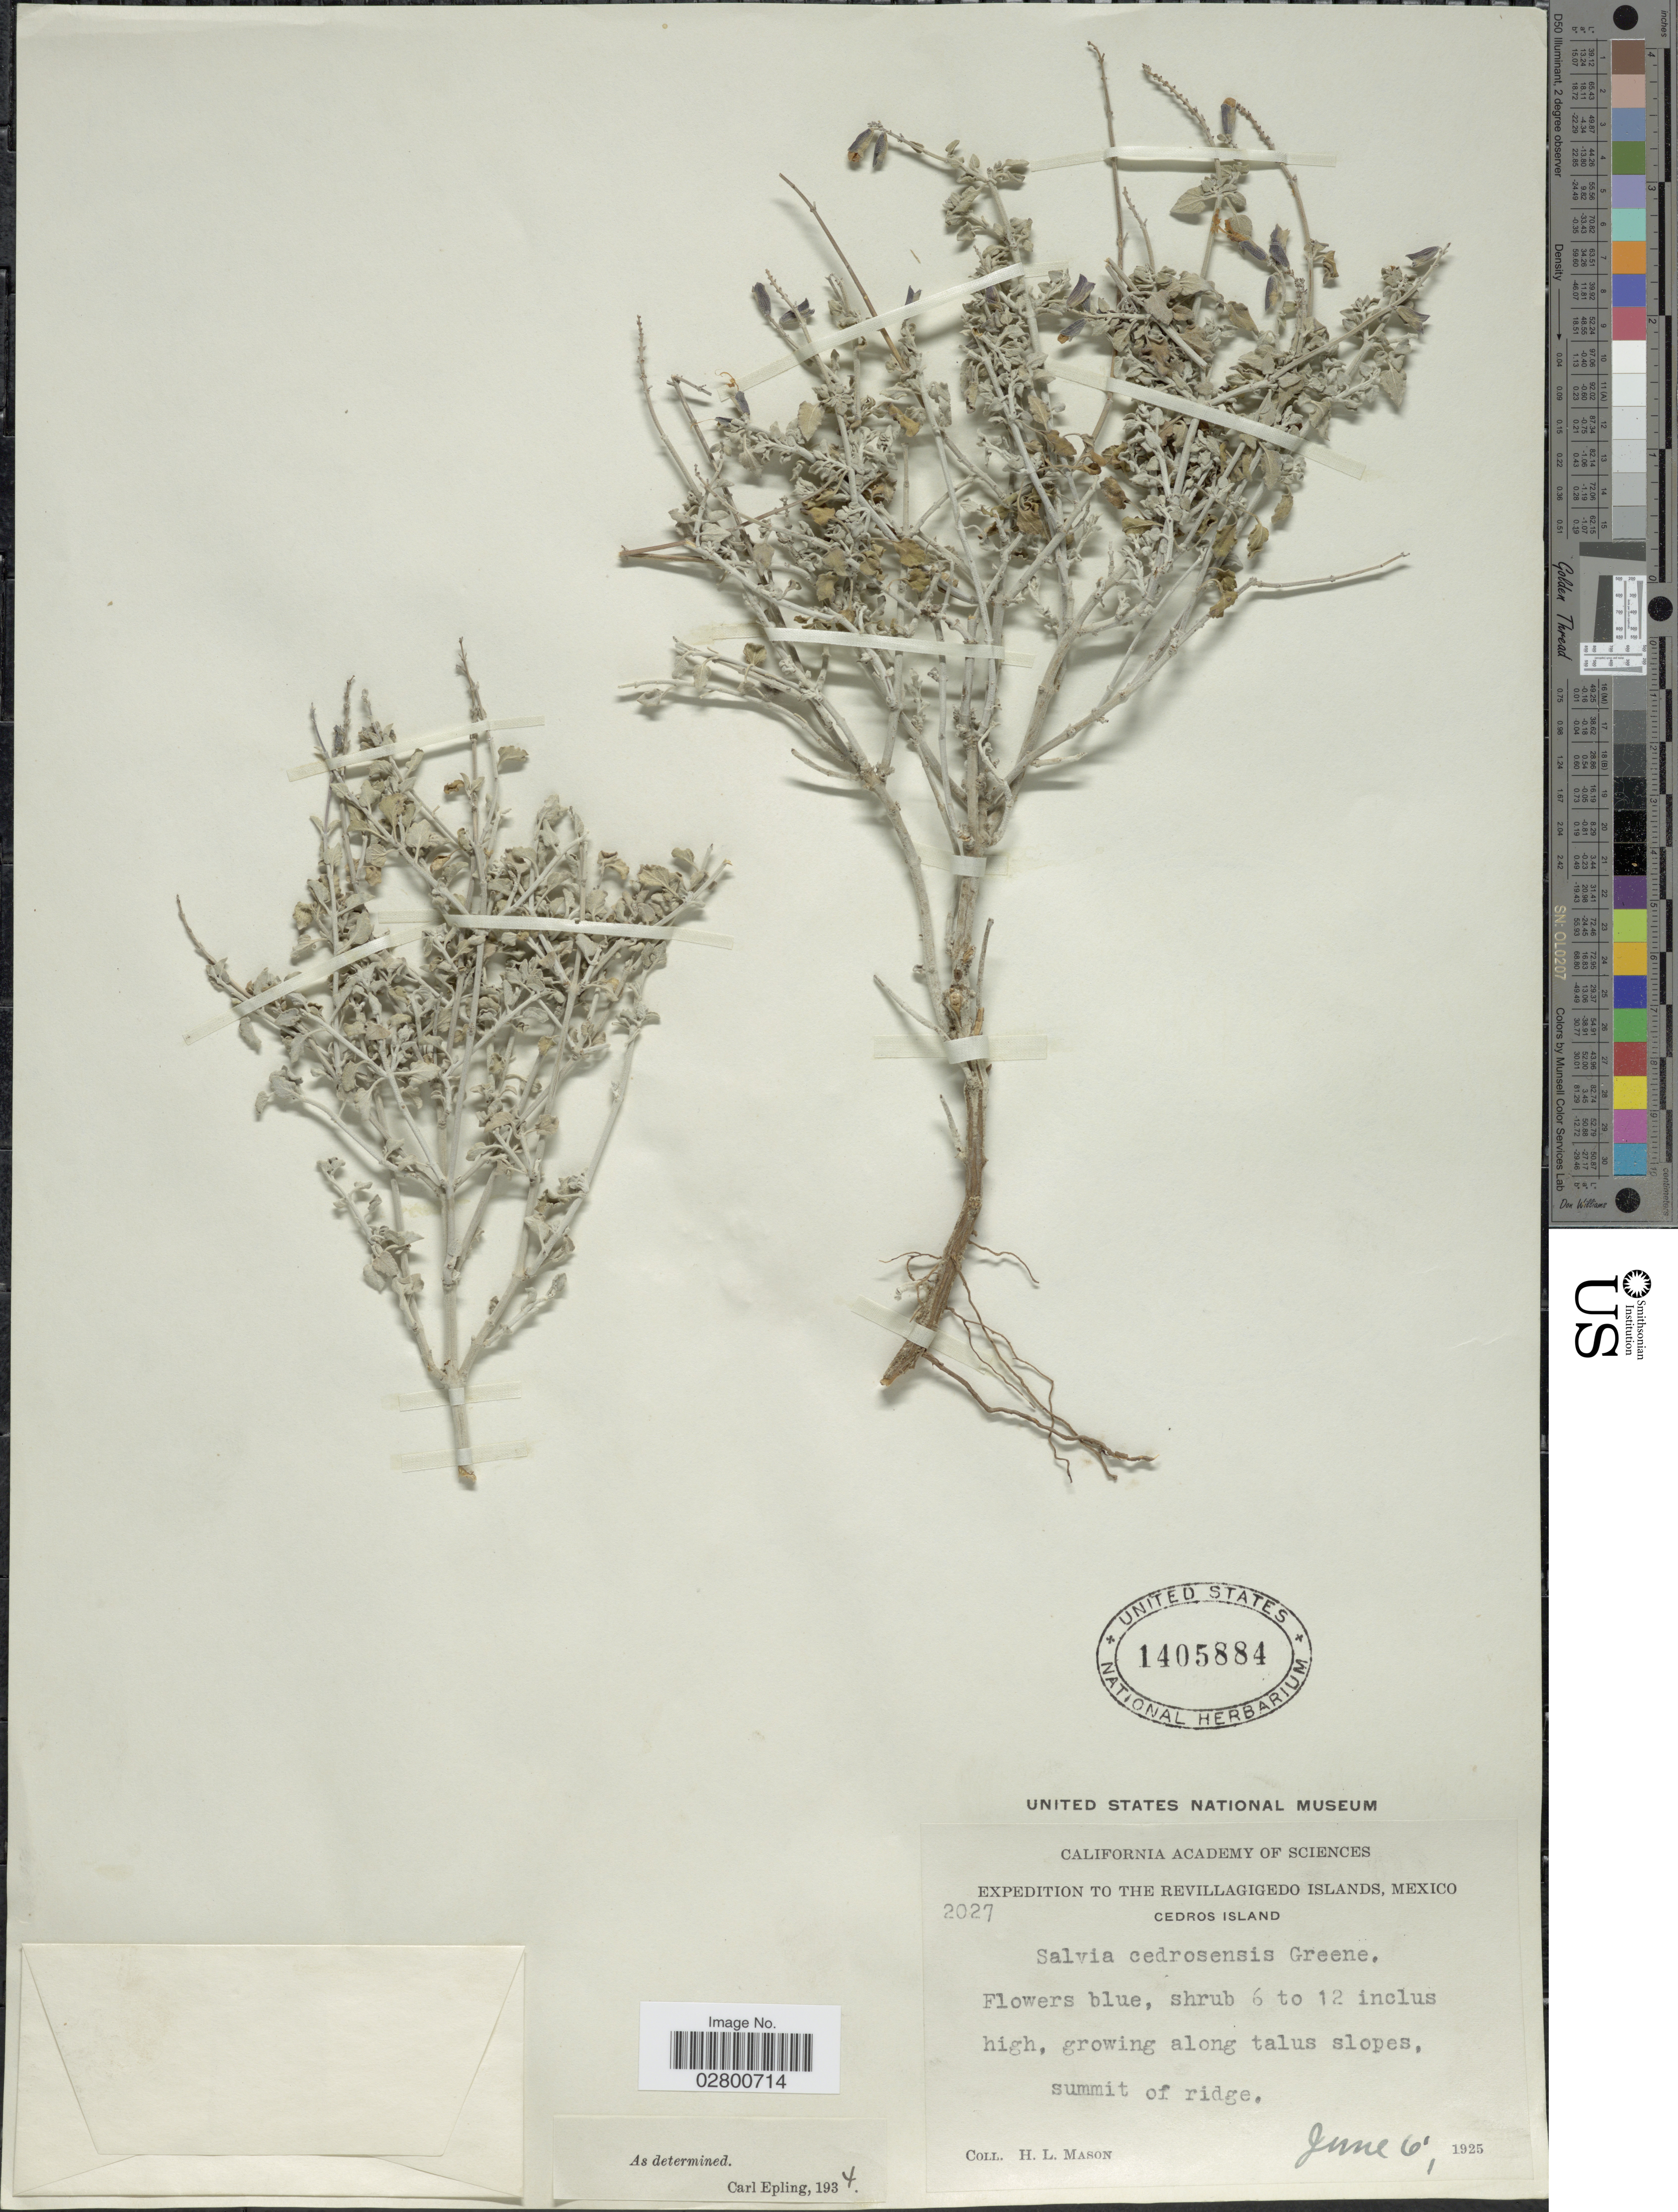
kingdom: Plantae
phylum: Tracheophyta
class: Magnoliopsida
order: Lamiales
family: Lamiaceae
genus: Salvia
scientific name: Salvia cedrosensis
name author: Greene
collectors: H. L. Mason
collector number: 2027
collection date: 1925-06-06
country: Mexico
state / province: Colima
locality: Revillagigedo Islands, Cedros Island.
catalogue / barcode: US 1405884